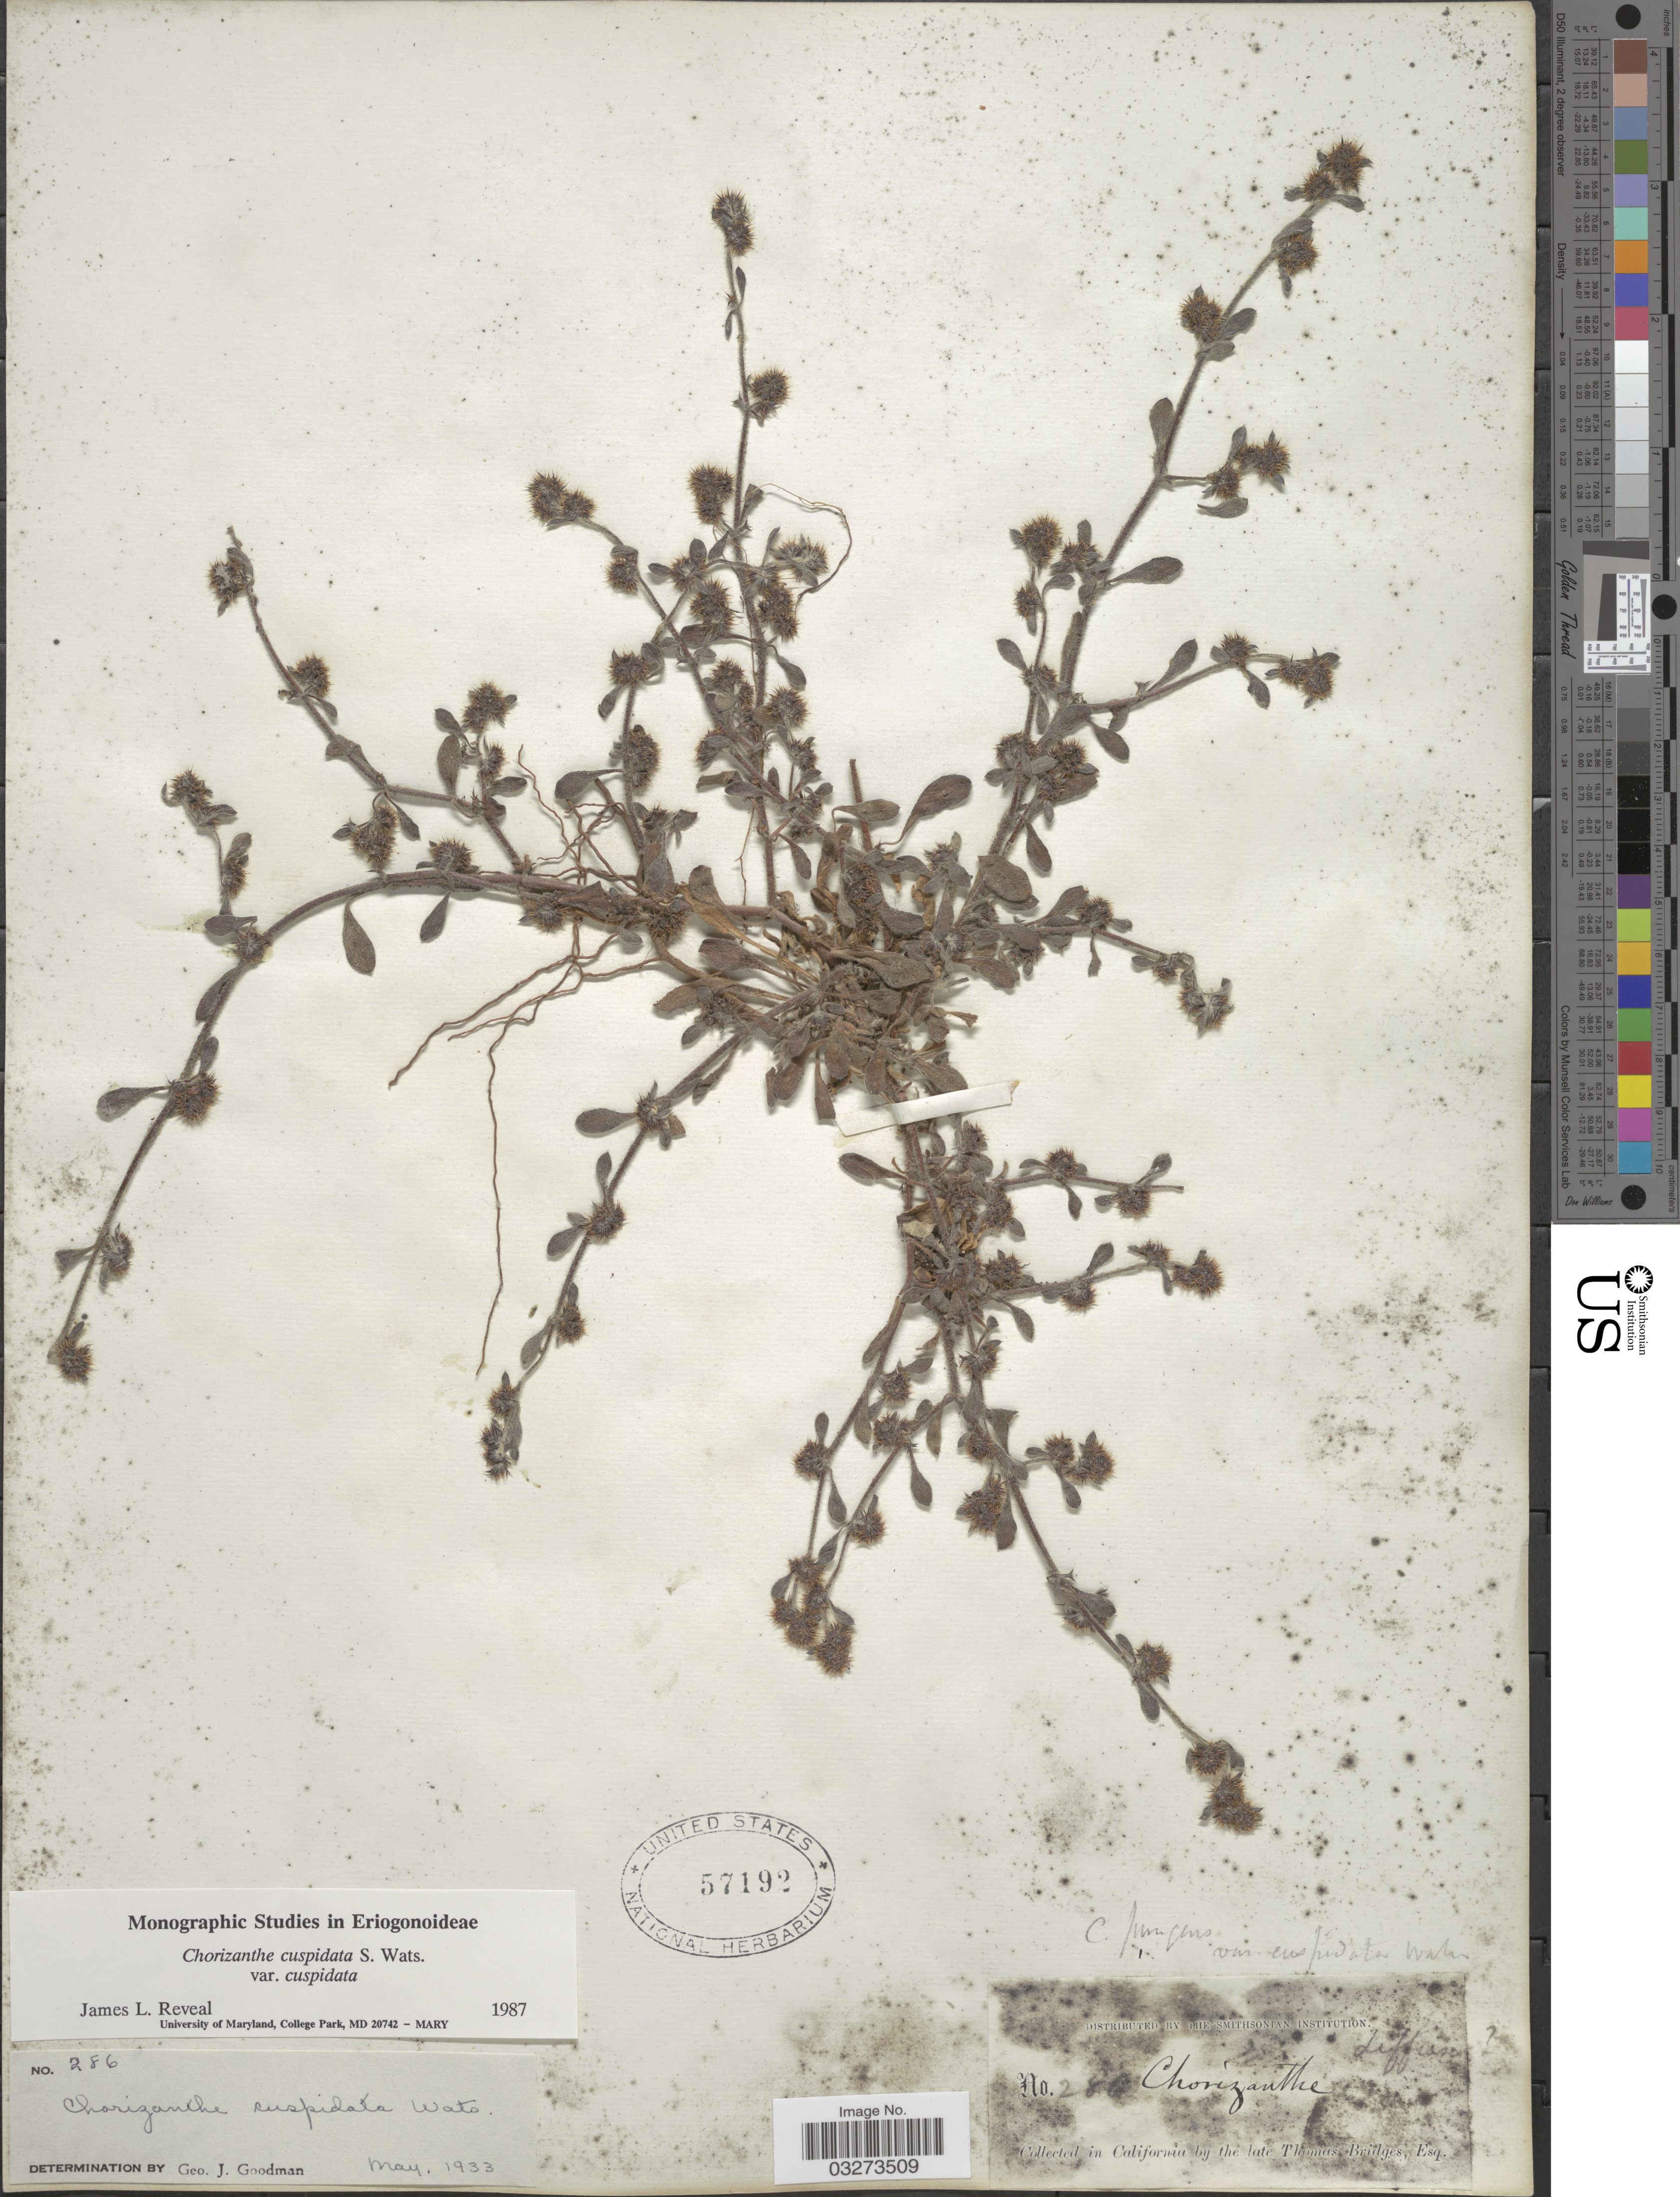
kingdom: Plantae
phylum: Tracheophyta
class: Magnoliopsida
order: Caryophyllales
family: Polygonaceae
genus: Chorizanthe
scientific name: Chorizanthe cuspidata var. cuspidata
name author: S. Watson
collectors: T. Bridges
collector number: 286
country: United States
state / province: California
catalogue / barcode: US 57192